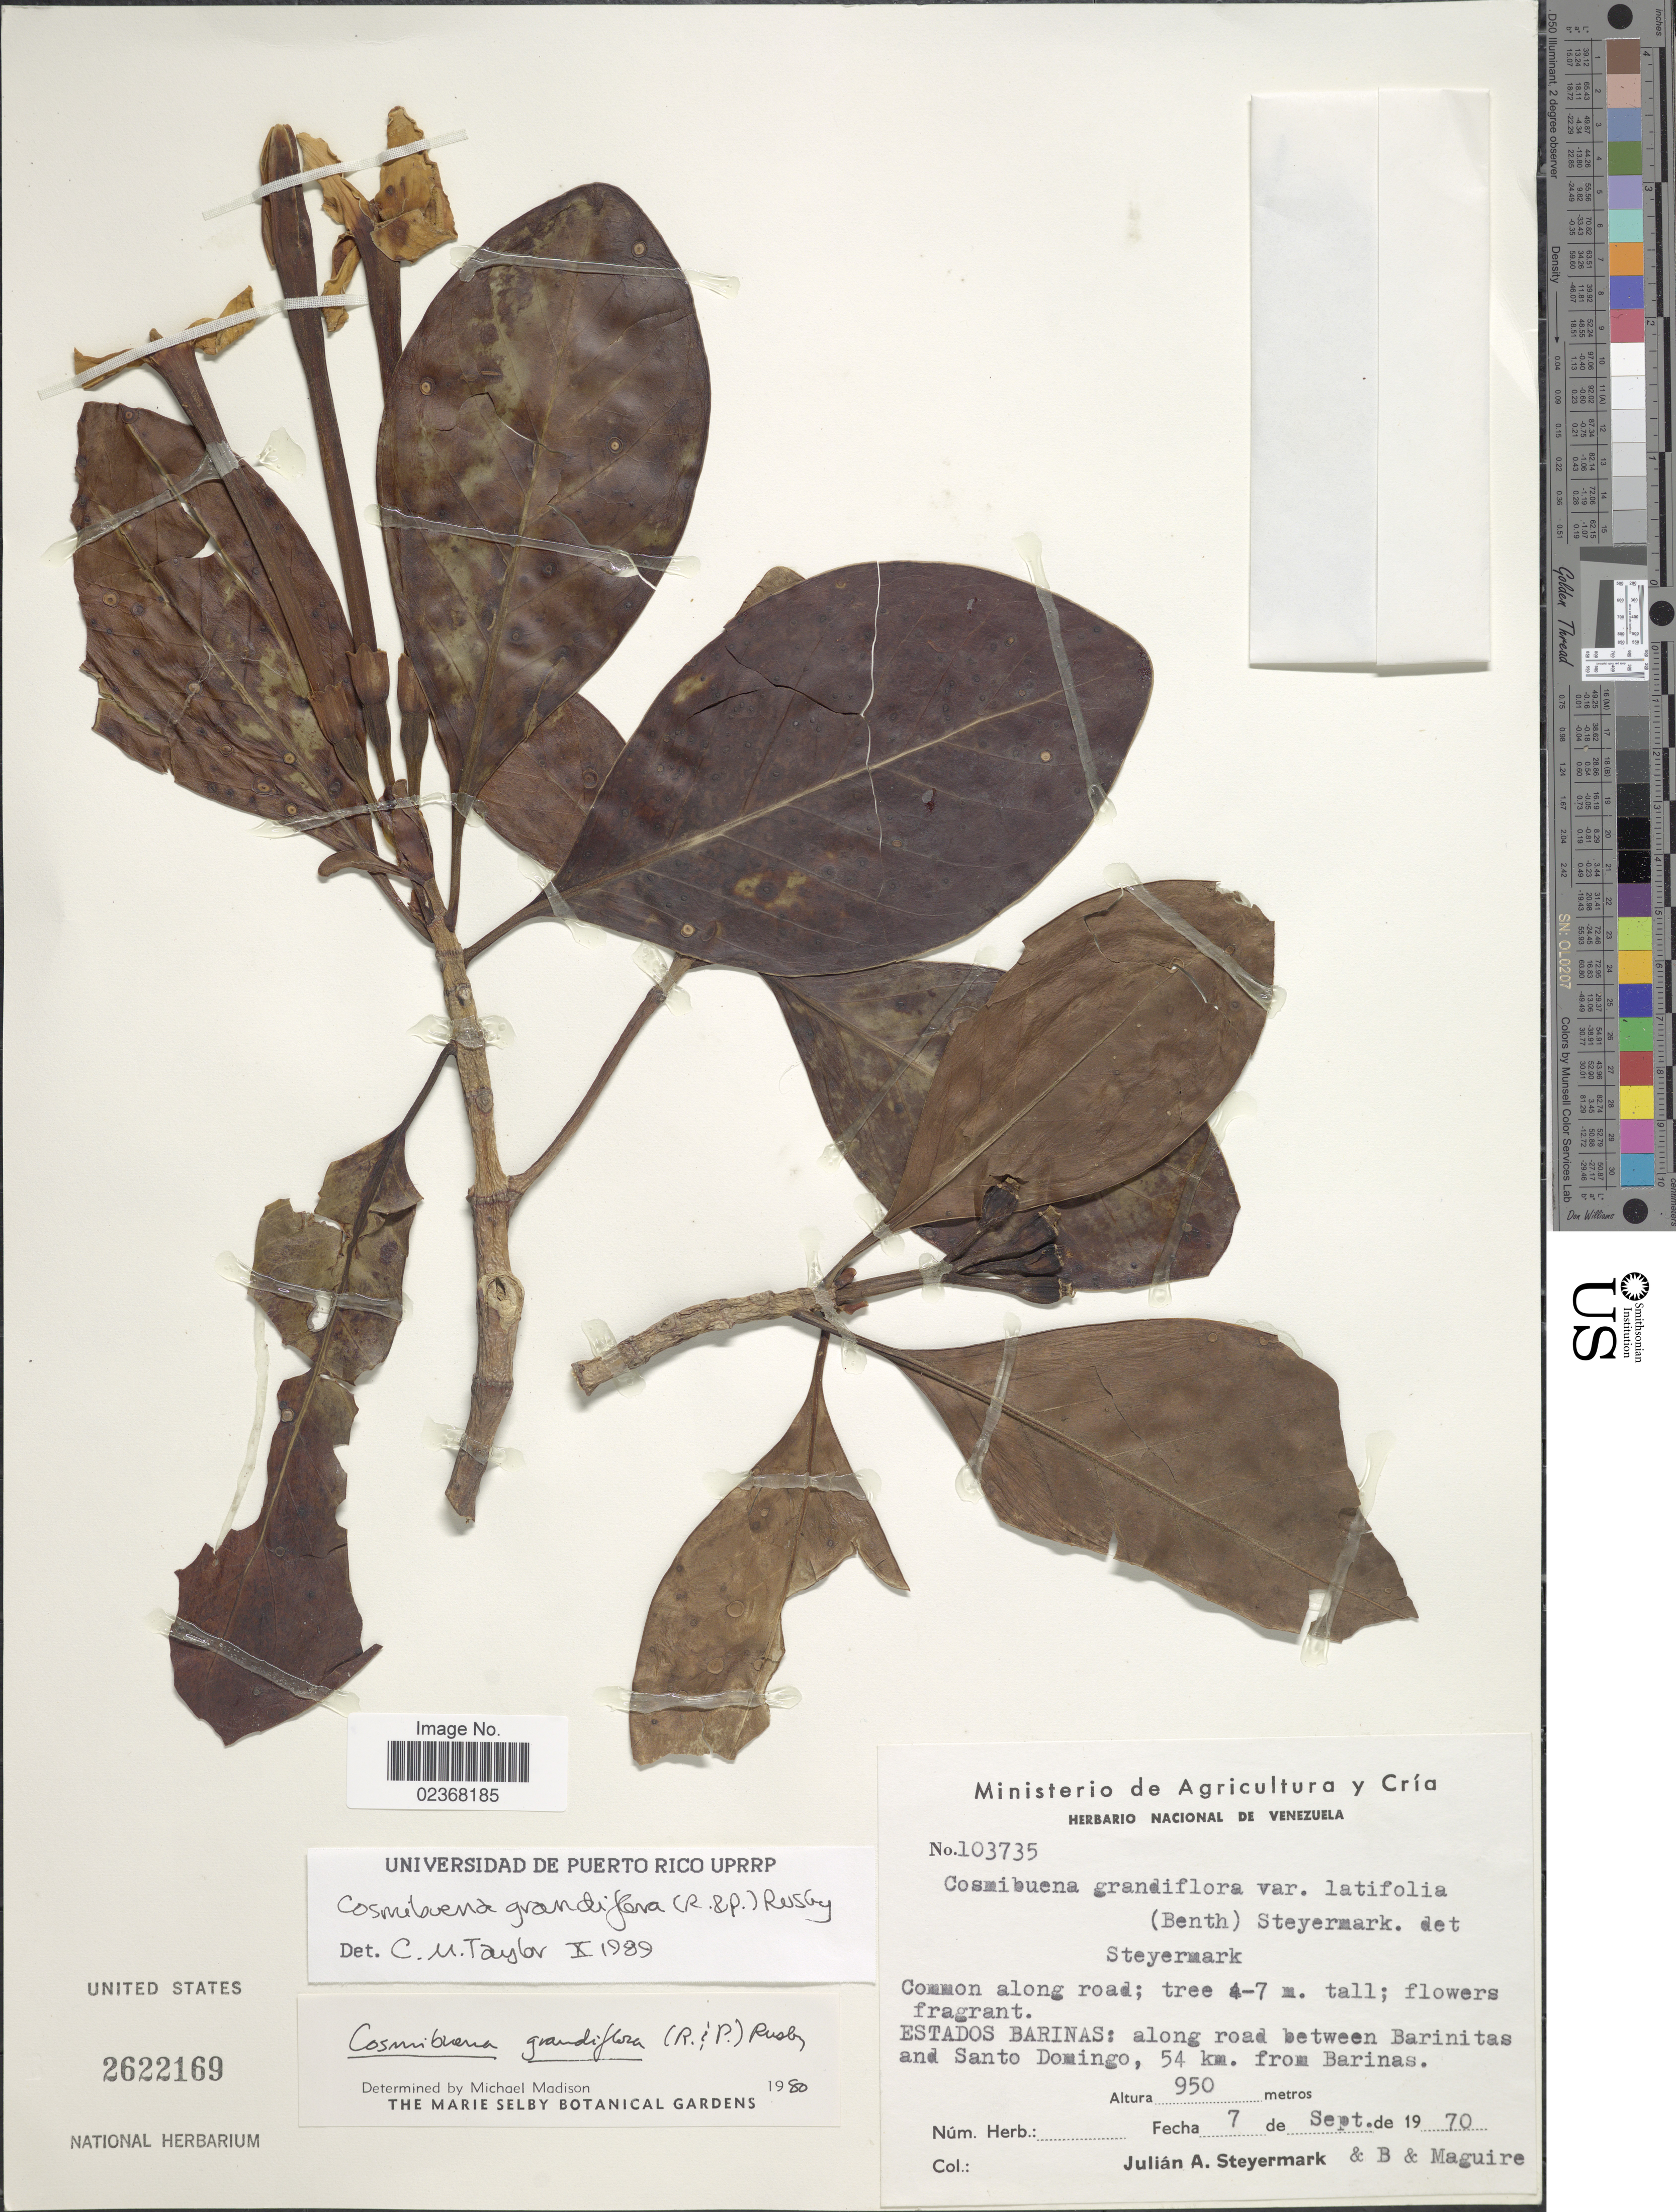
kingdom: Plantae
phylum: Tracheophyta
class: Magnoliopsida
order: Gentianales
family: Rubiaceae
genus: Cosmibuena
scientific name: Cosmibuena grandiflora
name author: (Rose & Pav.) Rusby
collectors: J. Steyermark & B. Maguire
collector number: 103735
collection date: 1970-09-07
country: Venezuela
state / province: Barinas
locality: Common along road, Estados Barinas: along road between Barinitas and Santo Domingo, 54 km. from Barinas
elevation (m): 950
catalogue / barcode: US 2622169